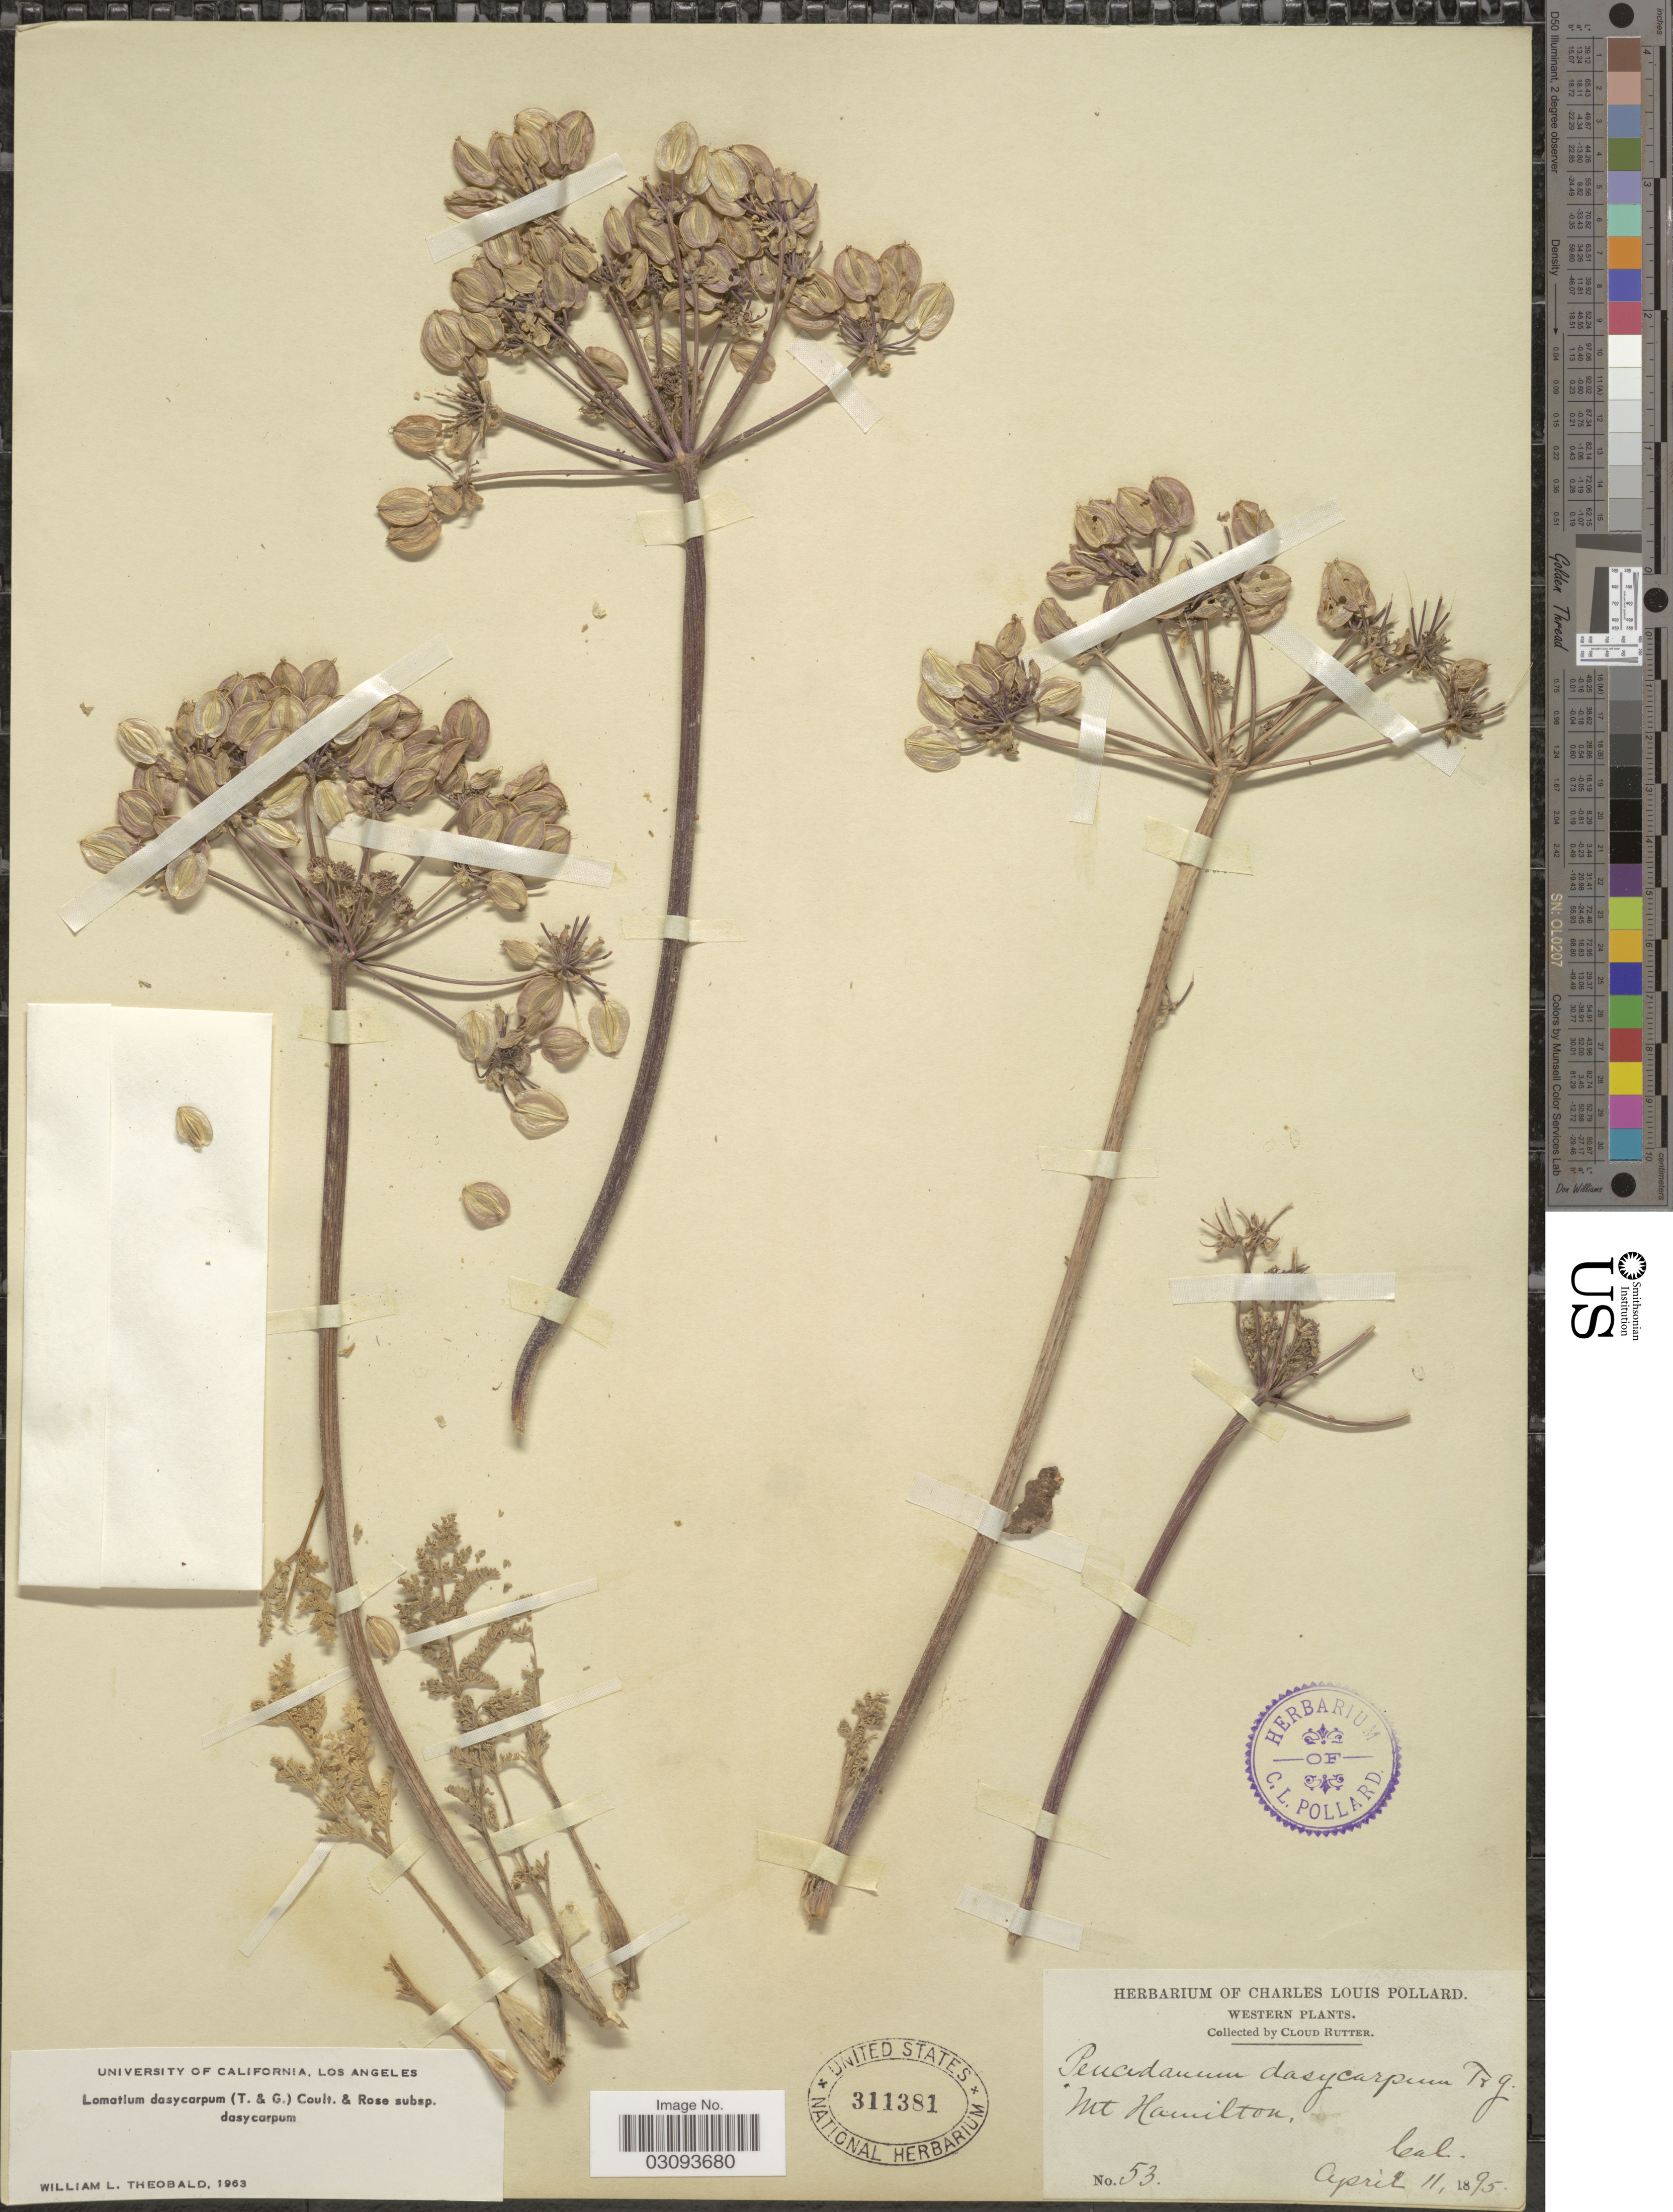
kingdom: Plantae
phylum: Tracheophyta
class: Magnoliopsida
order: Apiales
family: Apiaceae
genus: Lomatium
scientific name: Lomatium dasycarpum subsp. dasycarpum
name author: (Torr.) J.M. Coult. & Rose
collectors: C. Rutter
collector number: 53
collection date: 1895-04-11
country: United States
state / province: California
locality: Western. Mt Hamilton.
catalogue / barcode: US 311381